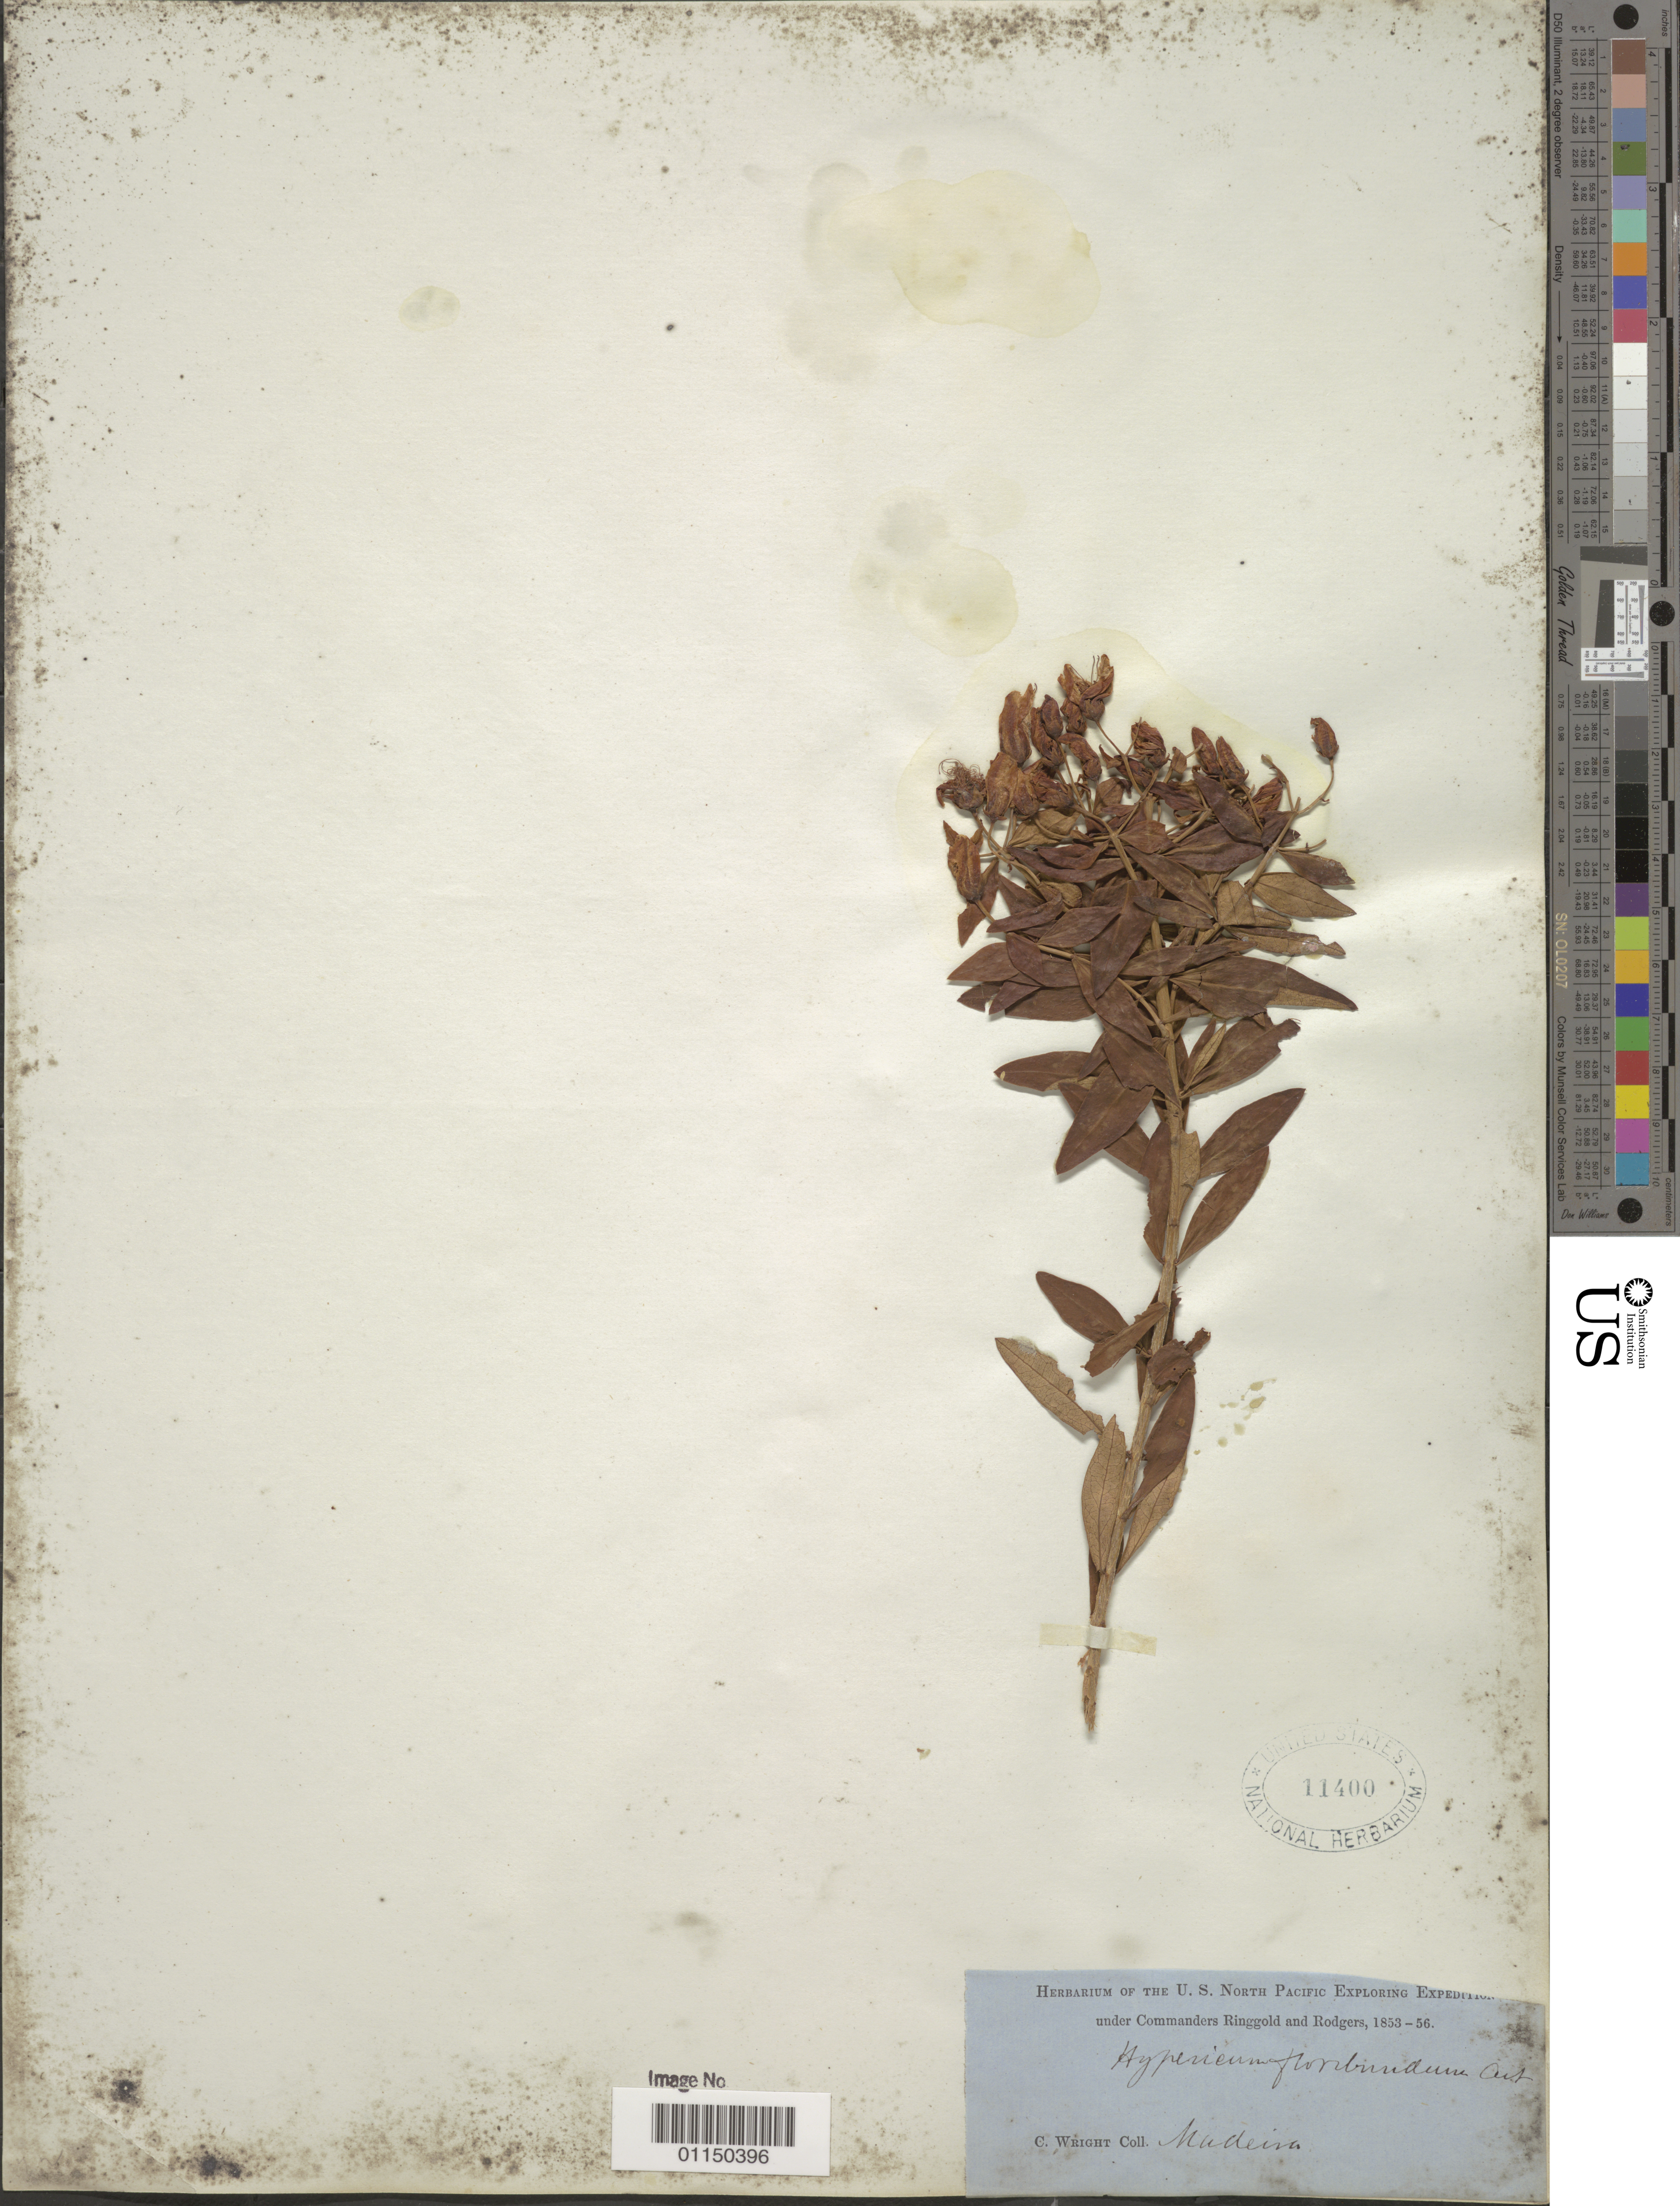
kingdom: Plantae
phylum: Tracheophyta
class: Magnoliopsida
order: Malpighiales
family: Hypericaceae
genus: Hypericum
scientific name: Hypericum floribundum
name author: Aiton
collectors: C. Wright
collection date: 1853/1856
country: Portugal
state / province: Madeira (Aut. Reg.)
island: Madeira Is.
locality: Madeira.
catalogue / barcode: US 11400